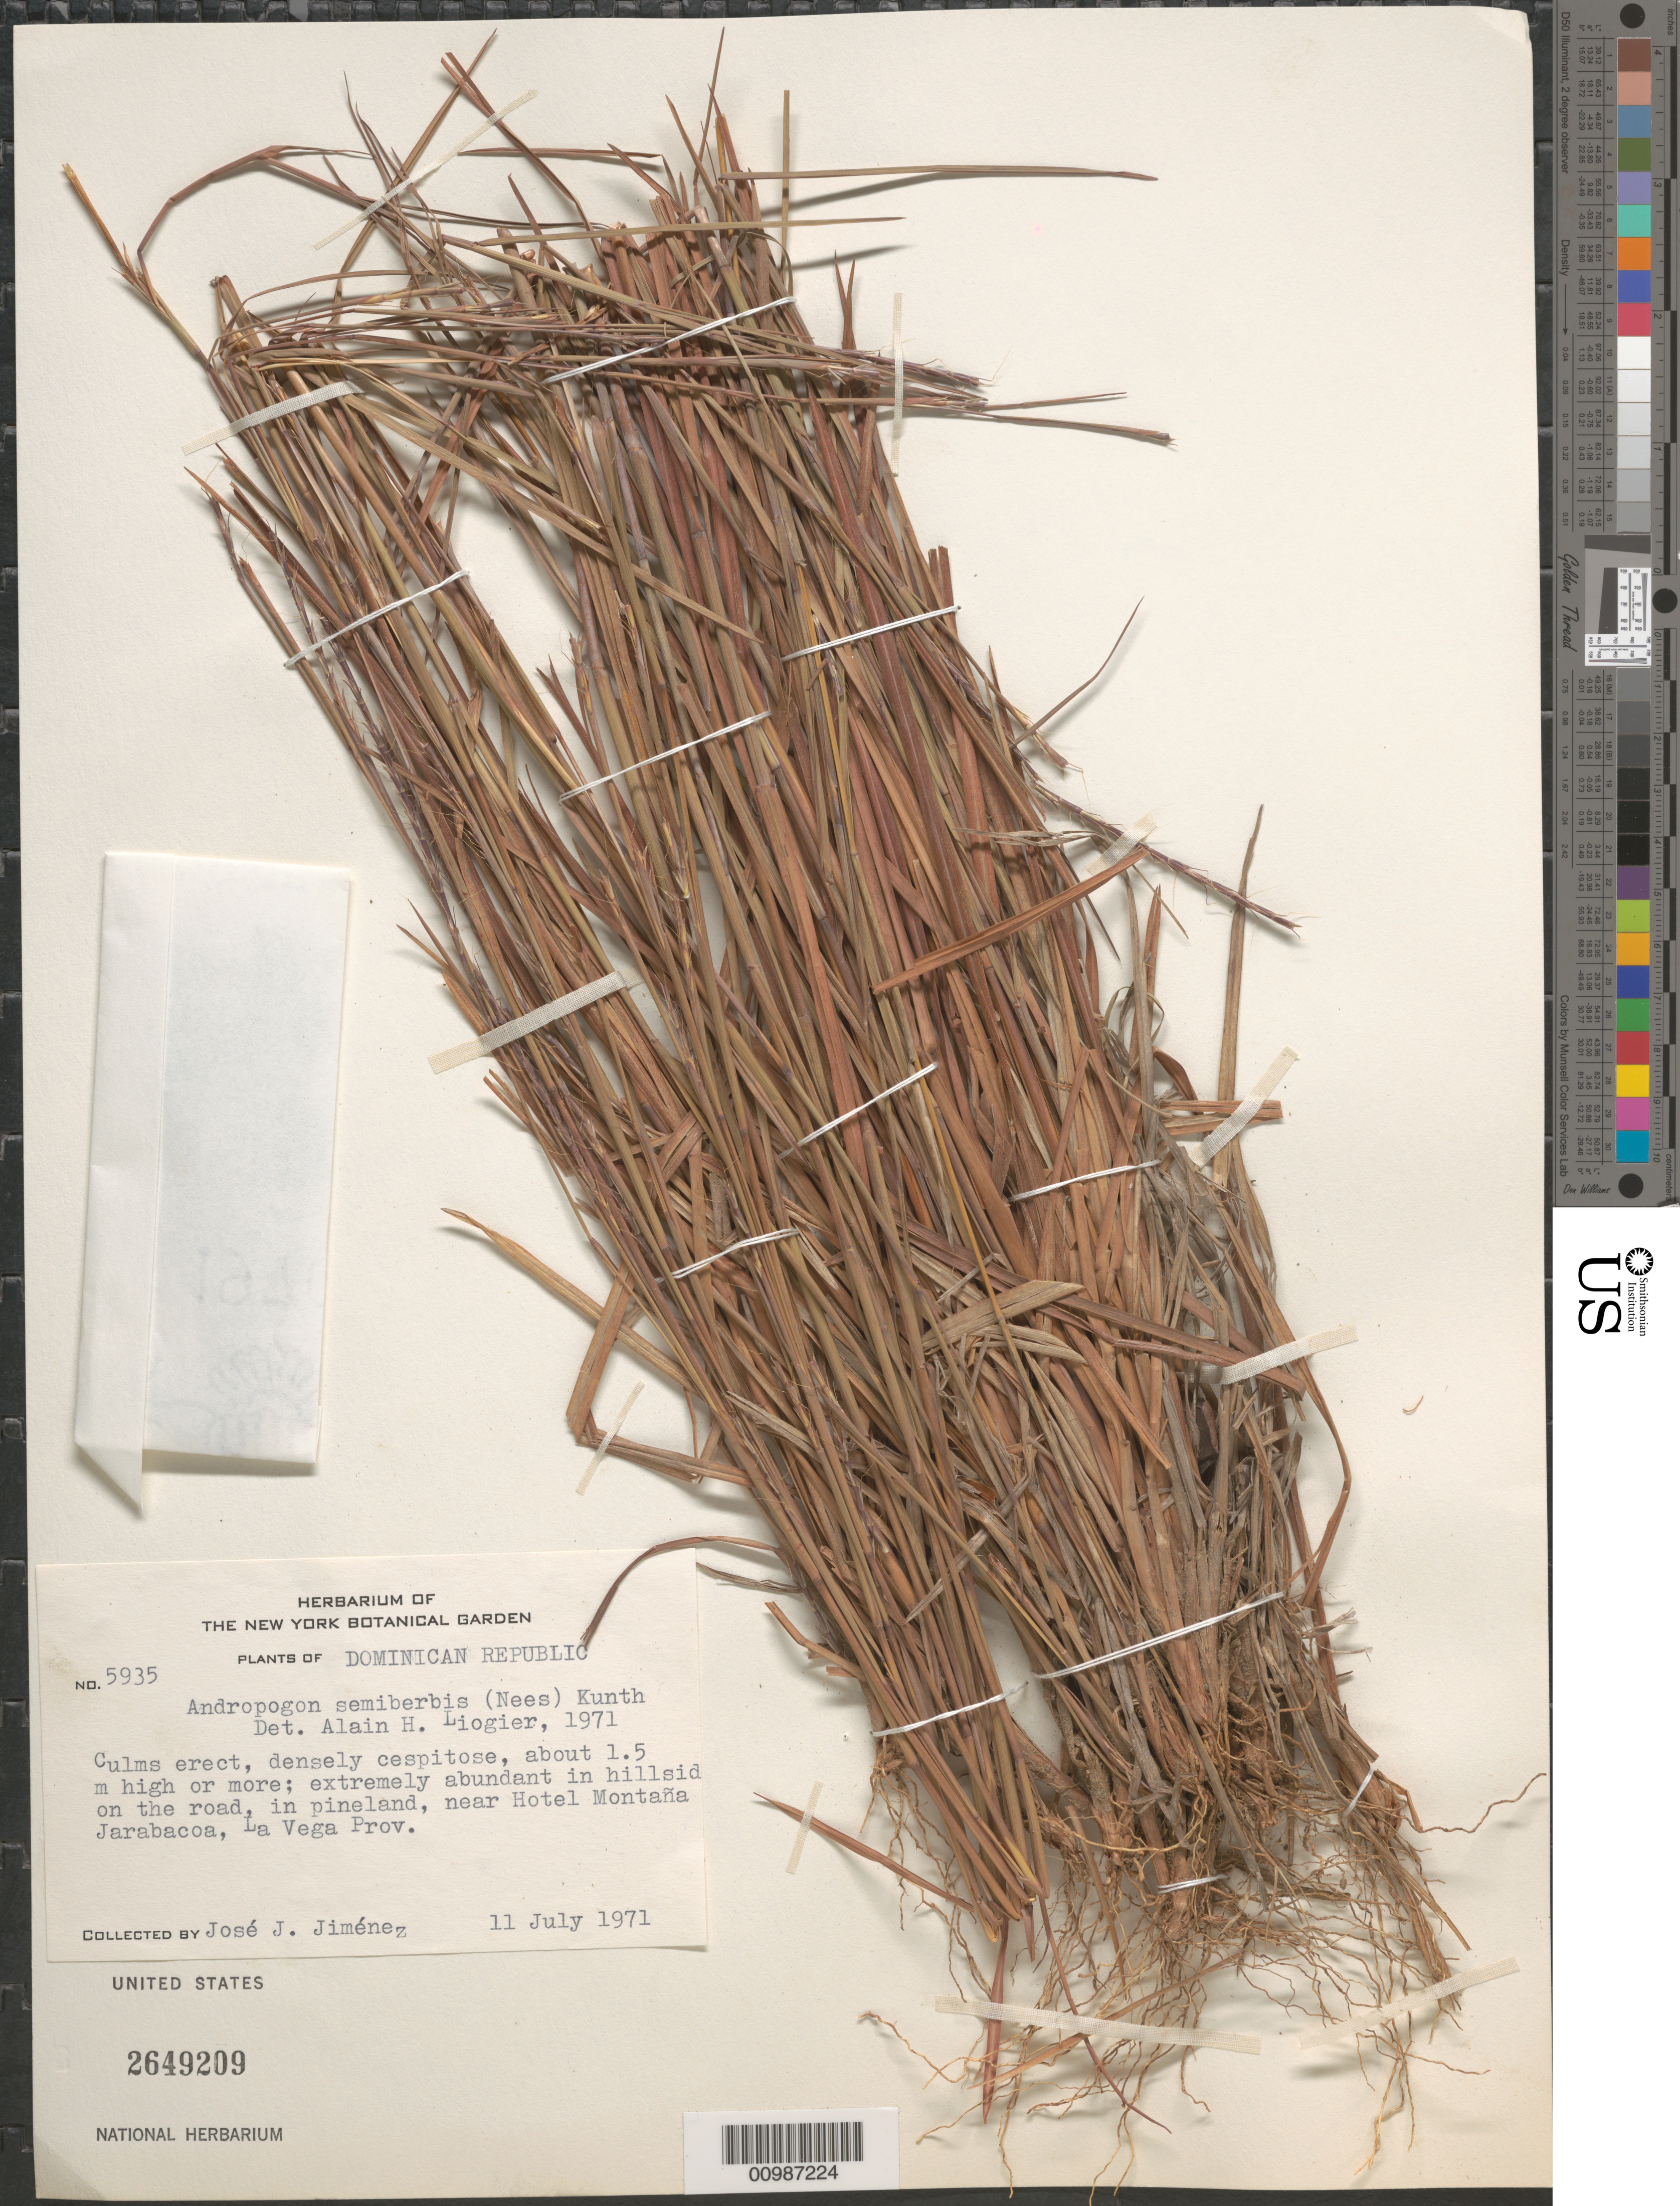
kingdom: Plantae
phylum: Tracheophyta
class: Liliopsida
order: Poales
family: Poaceae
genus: Andropogon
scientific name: Andropogon semiberbis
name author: (Nees) Kunth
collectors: J. J. Jiménez Almonte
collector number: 5935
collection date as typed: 11 Jul 1971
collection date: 1971-07-11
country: Dominican Republic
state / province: La Vega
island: Hispaniola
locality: near Jarabacoa, Hotel Montana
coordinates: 0 N, 0 E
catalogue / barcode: US 2649209